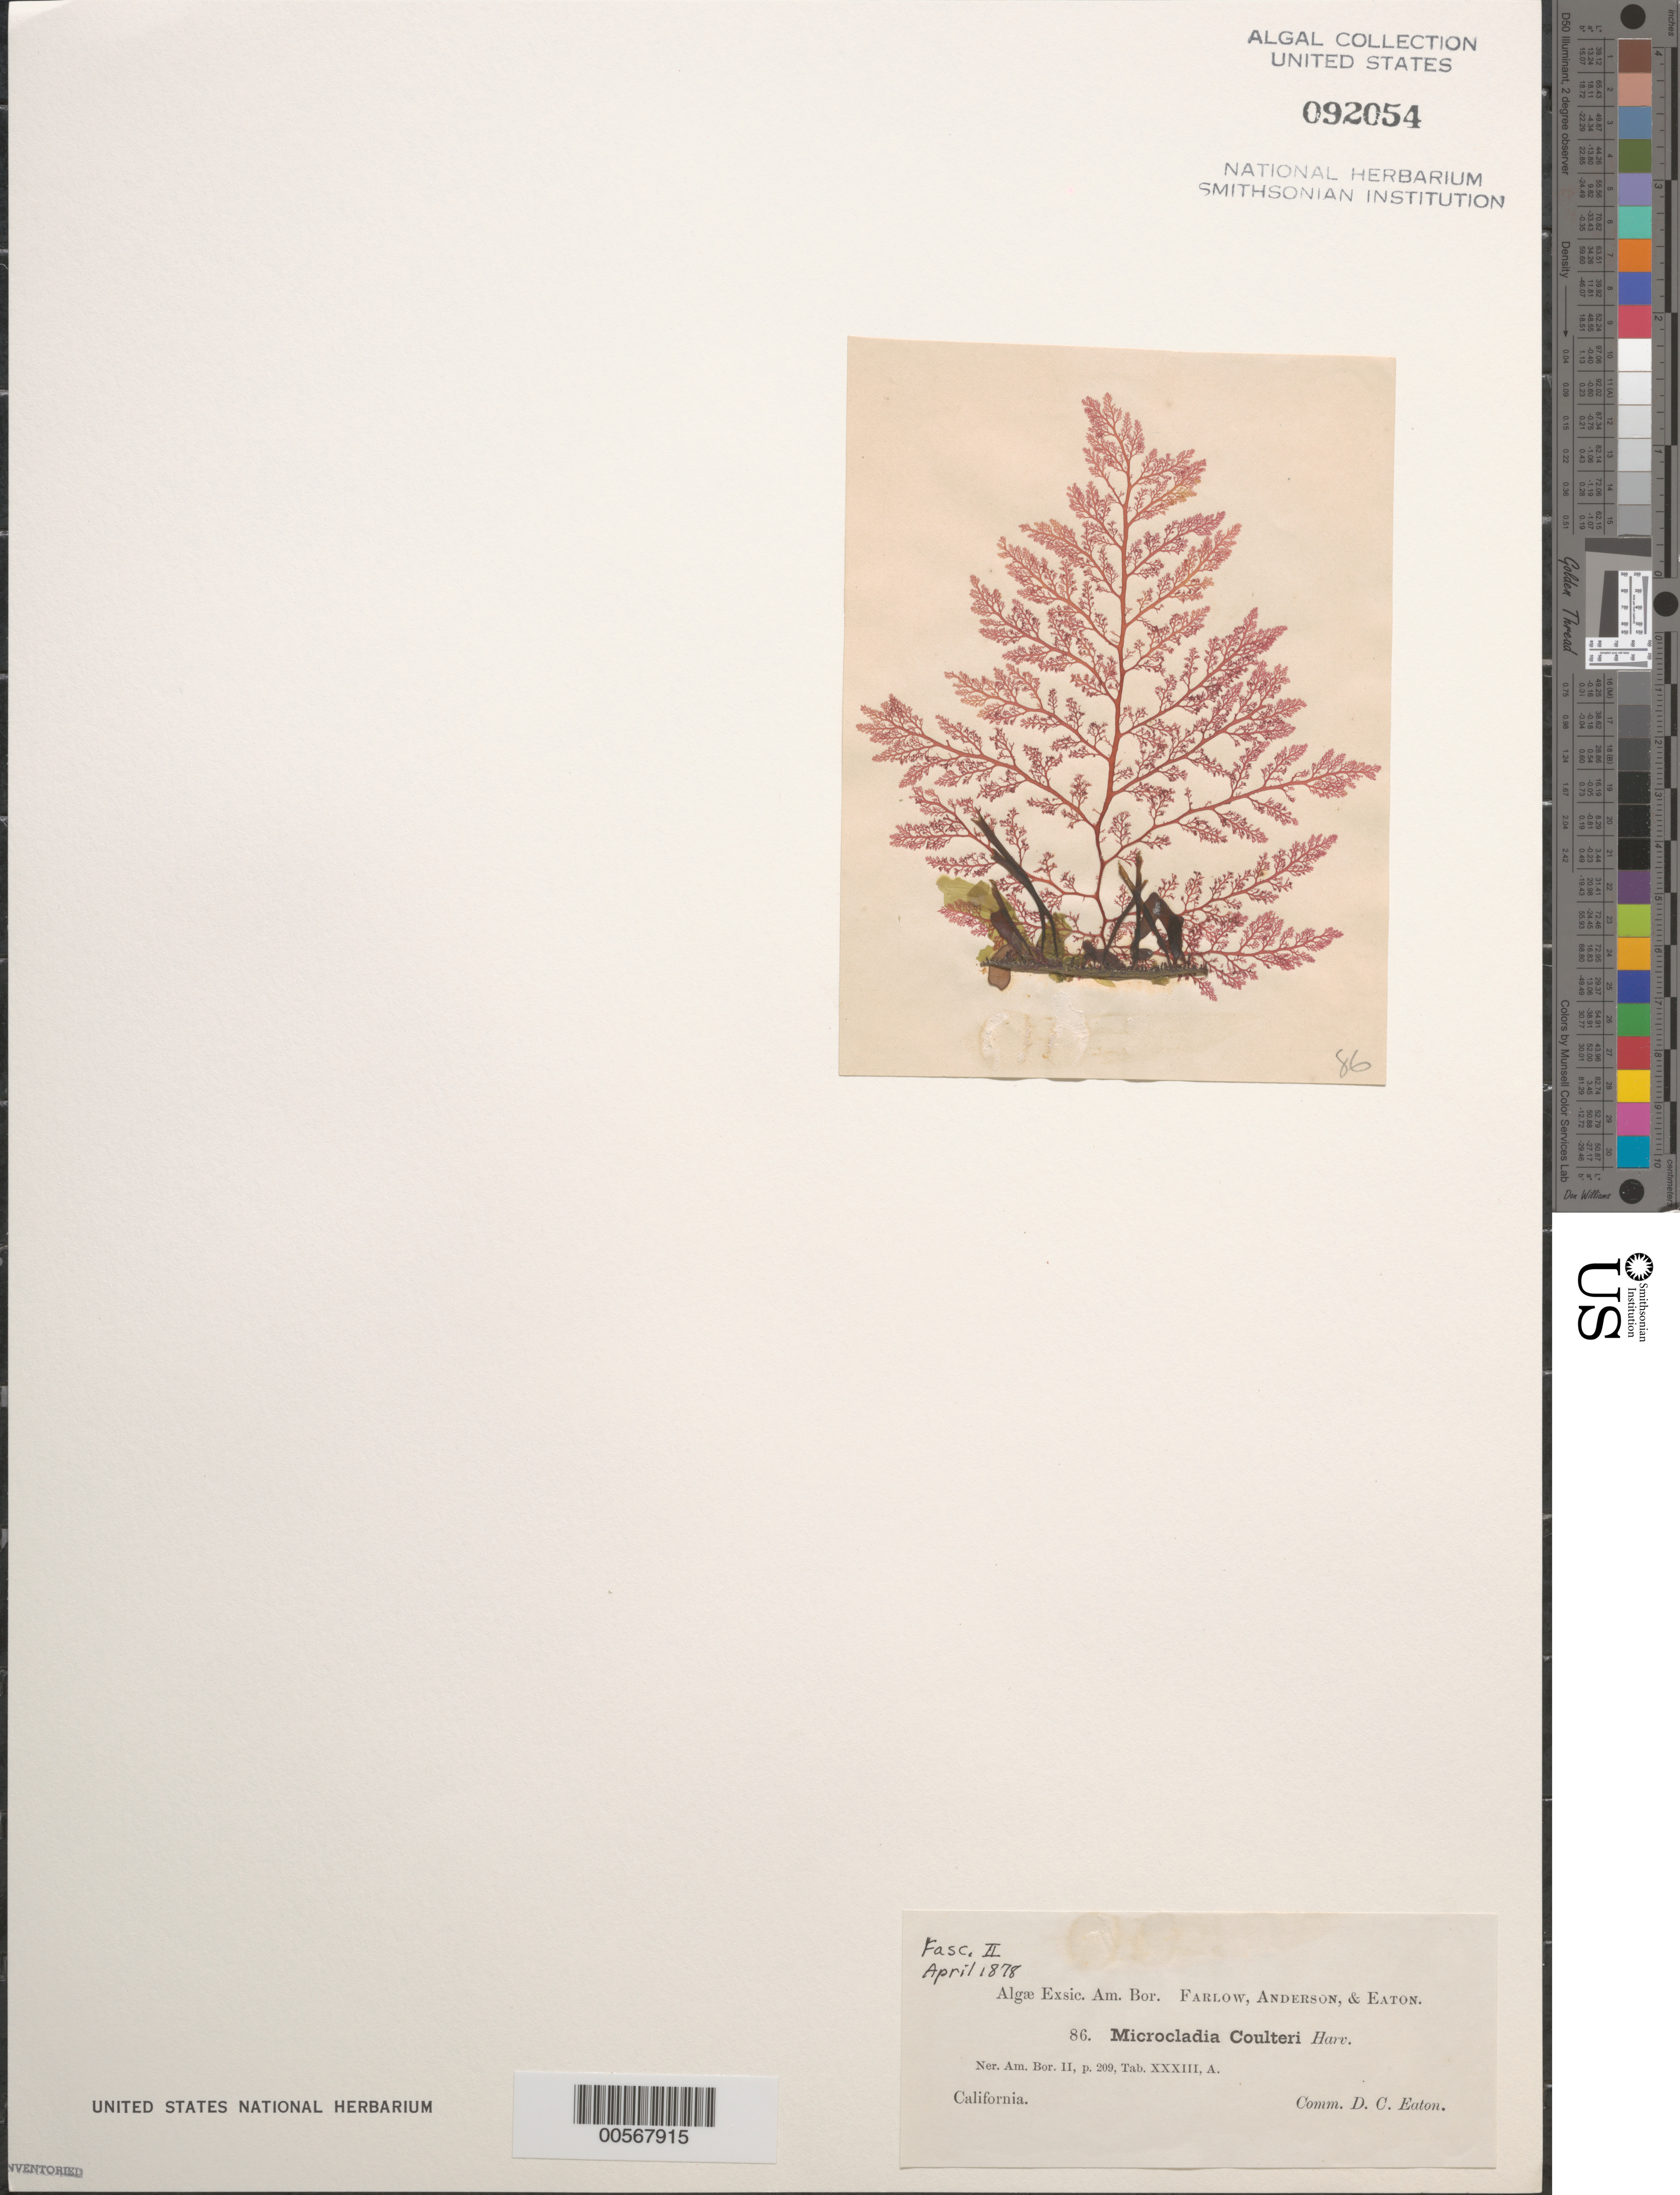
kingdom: Plantae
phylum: Rhodophyta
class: Florideophyceae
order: Ceramiales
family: Ceramiaceae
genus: Microcladia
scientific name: Microcladia coulteri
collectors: D. Eaton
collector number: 86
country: United States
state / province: California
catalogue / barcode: US 92054